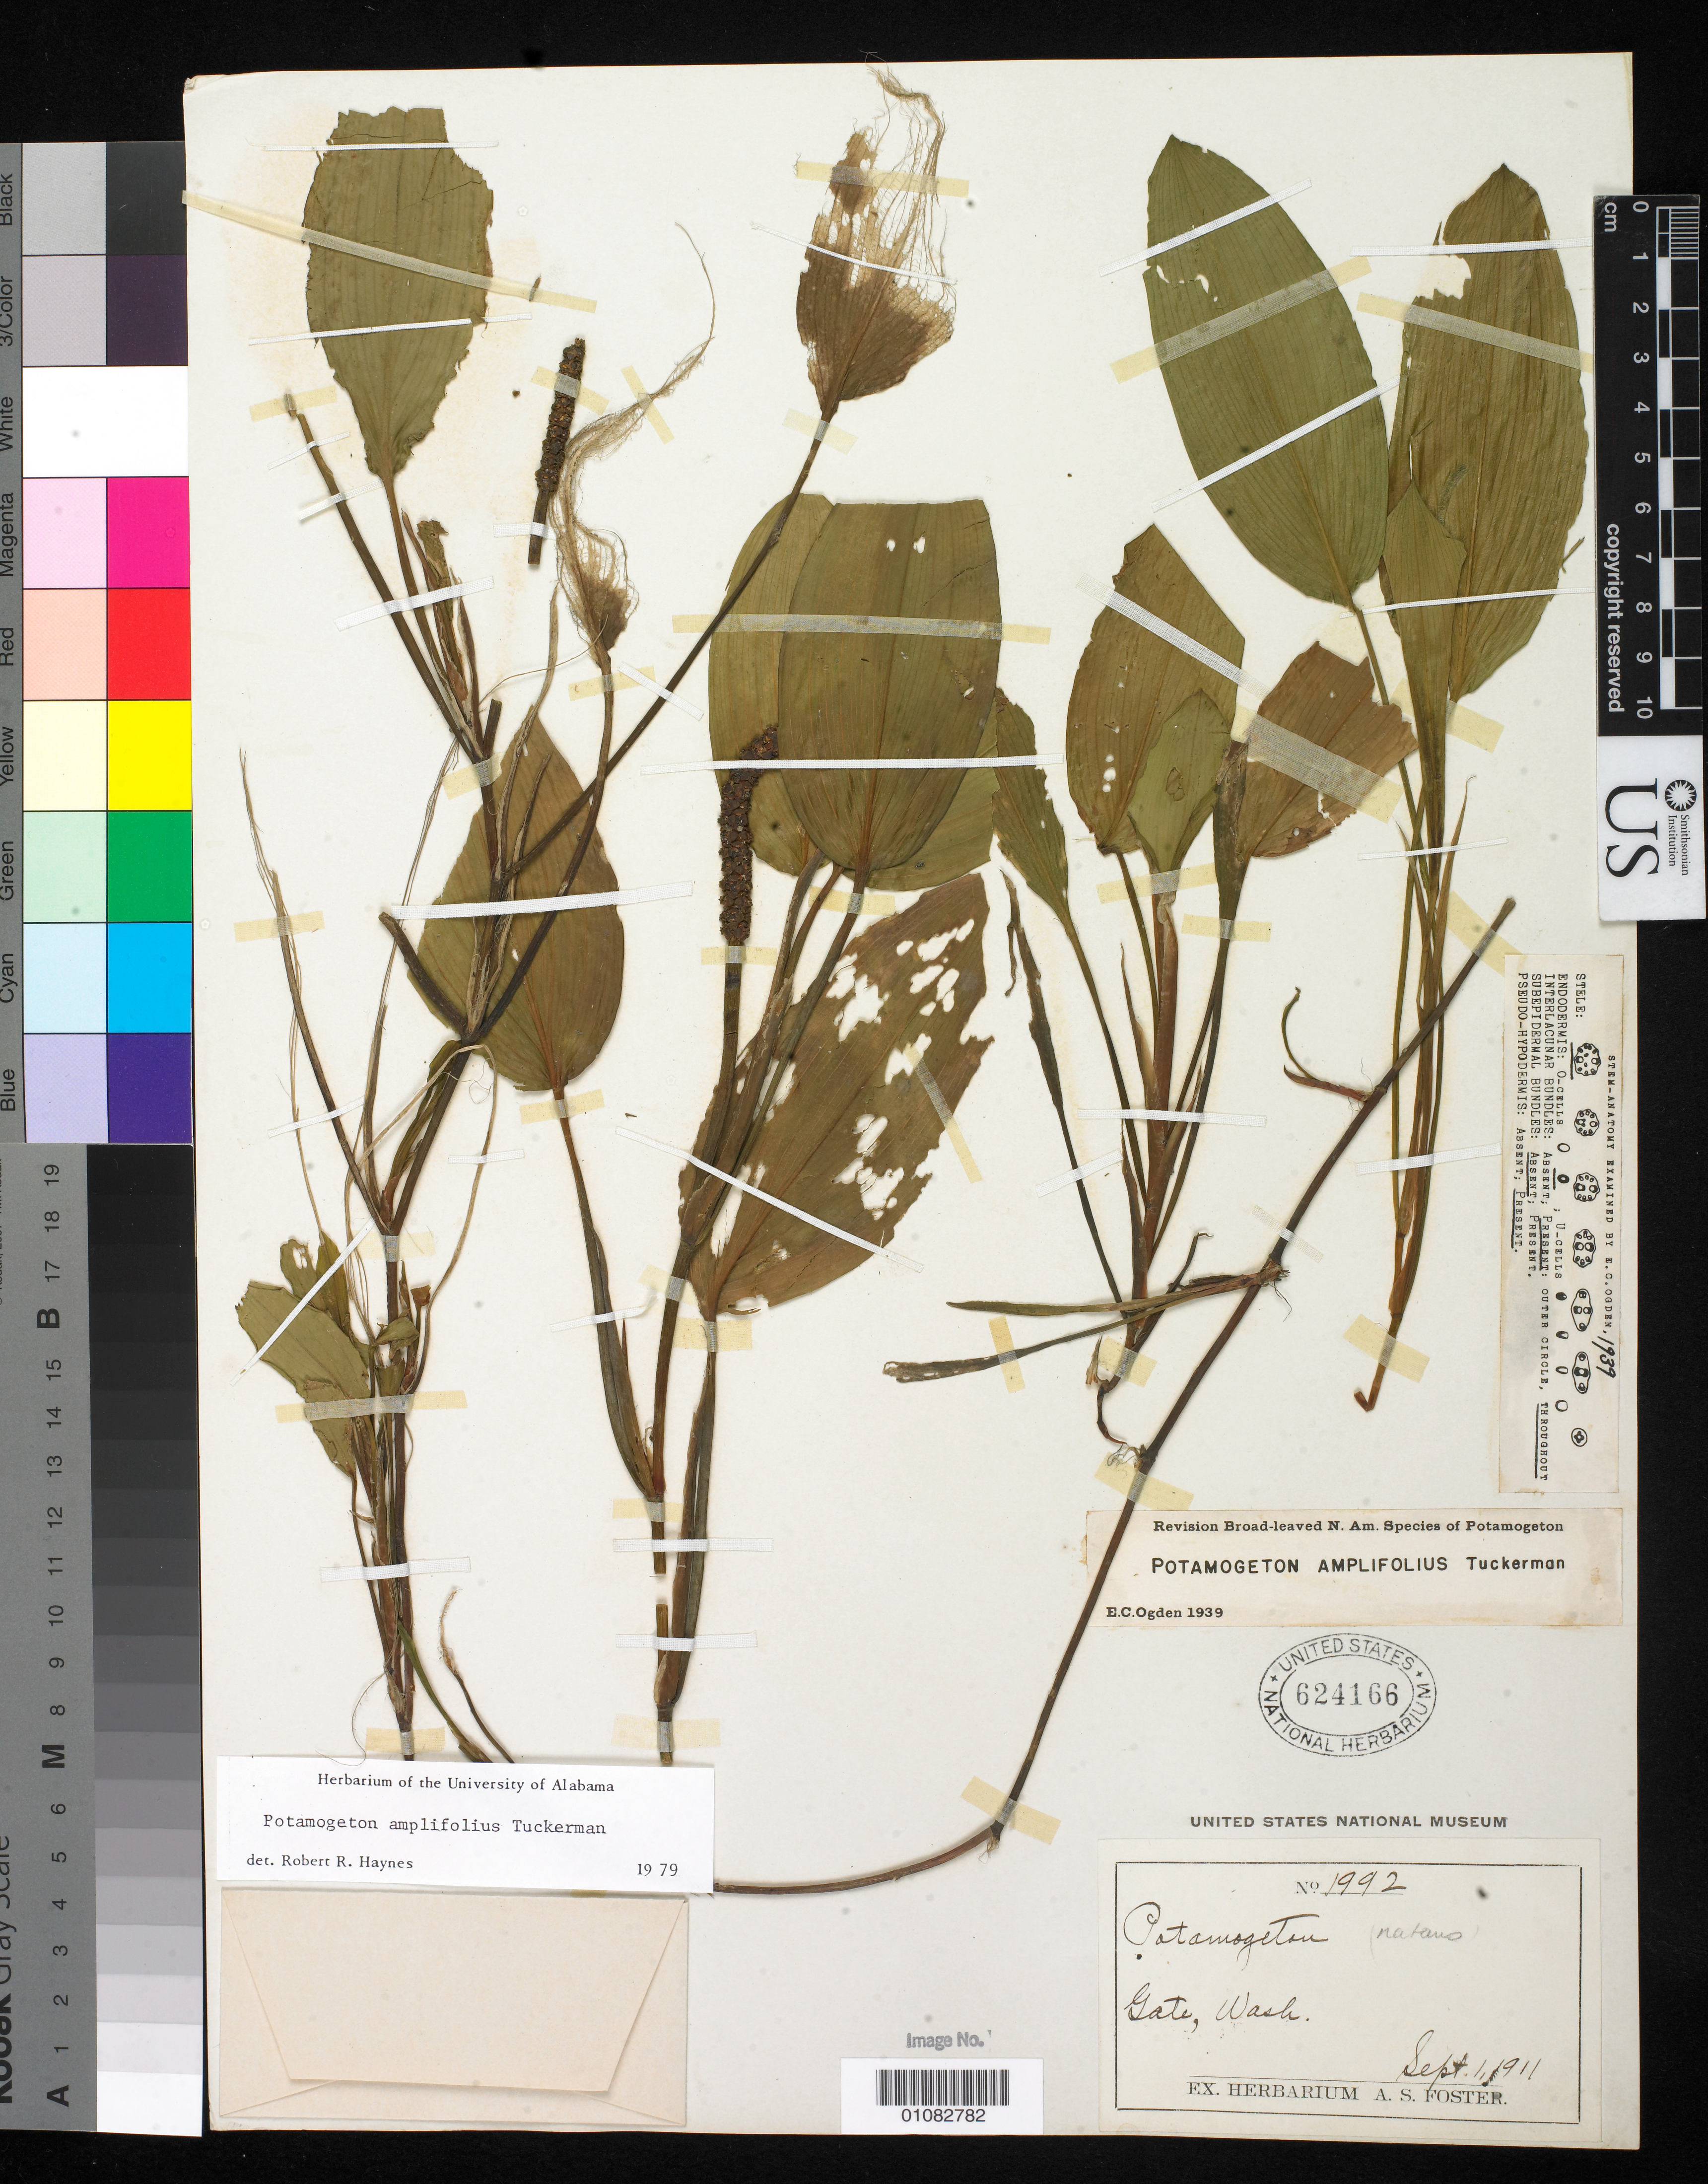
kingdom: Plantae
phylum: Tracheophyta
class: Liliopsida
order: Alismatales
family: Potamogetonaceae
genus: Potamogeton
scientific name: Potamogeton amplifolius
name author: Tuckerm.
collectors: ex herb. A. S. Foster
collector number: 1992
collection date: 1911-09-01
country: United States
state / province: Washington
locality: Gate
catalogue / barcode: US 624166